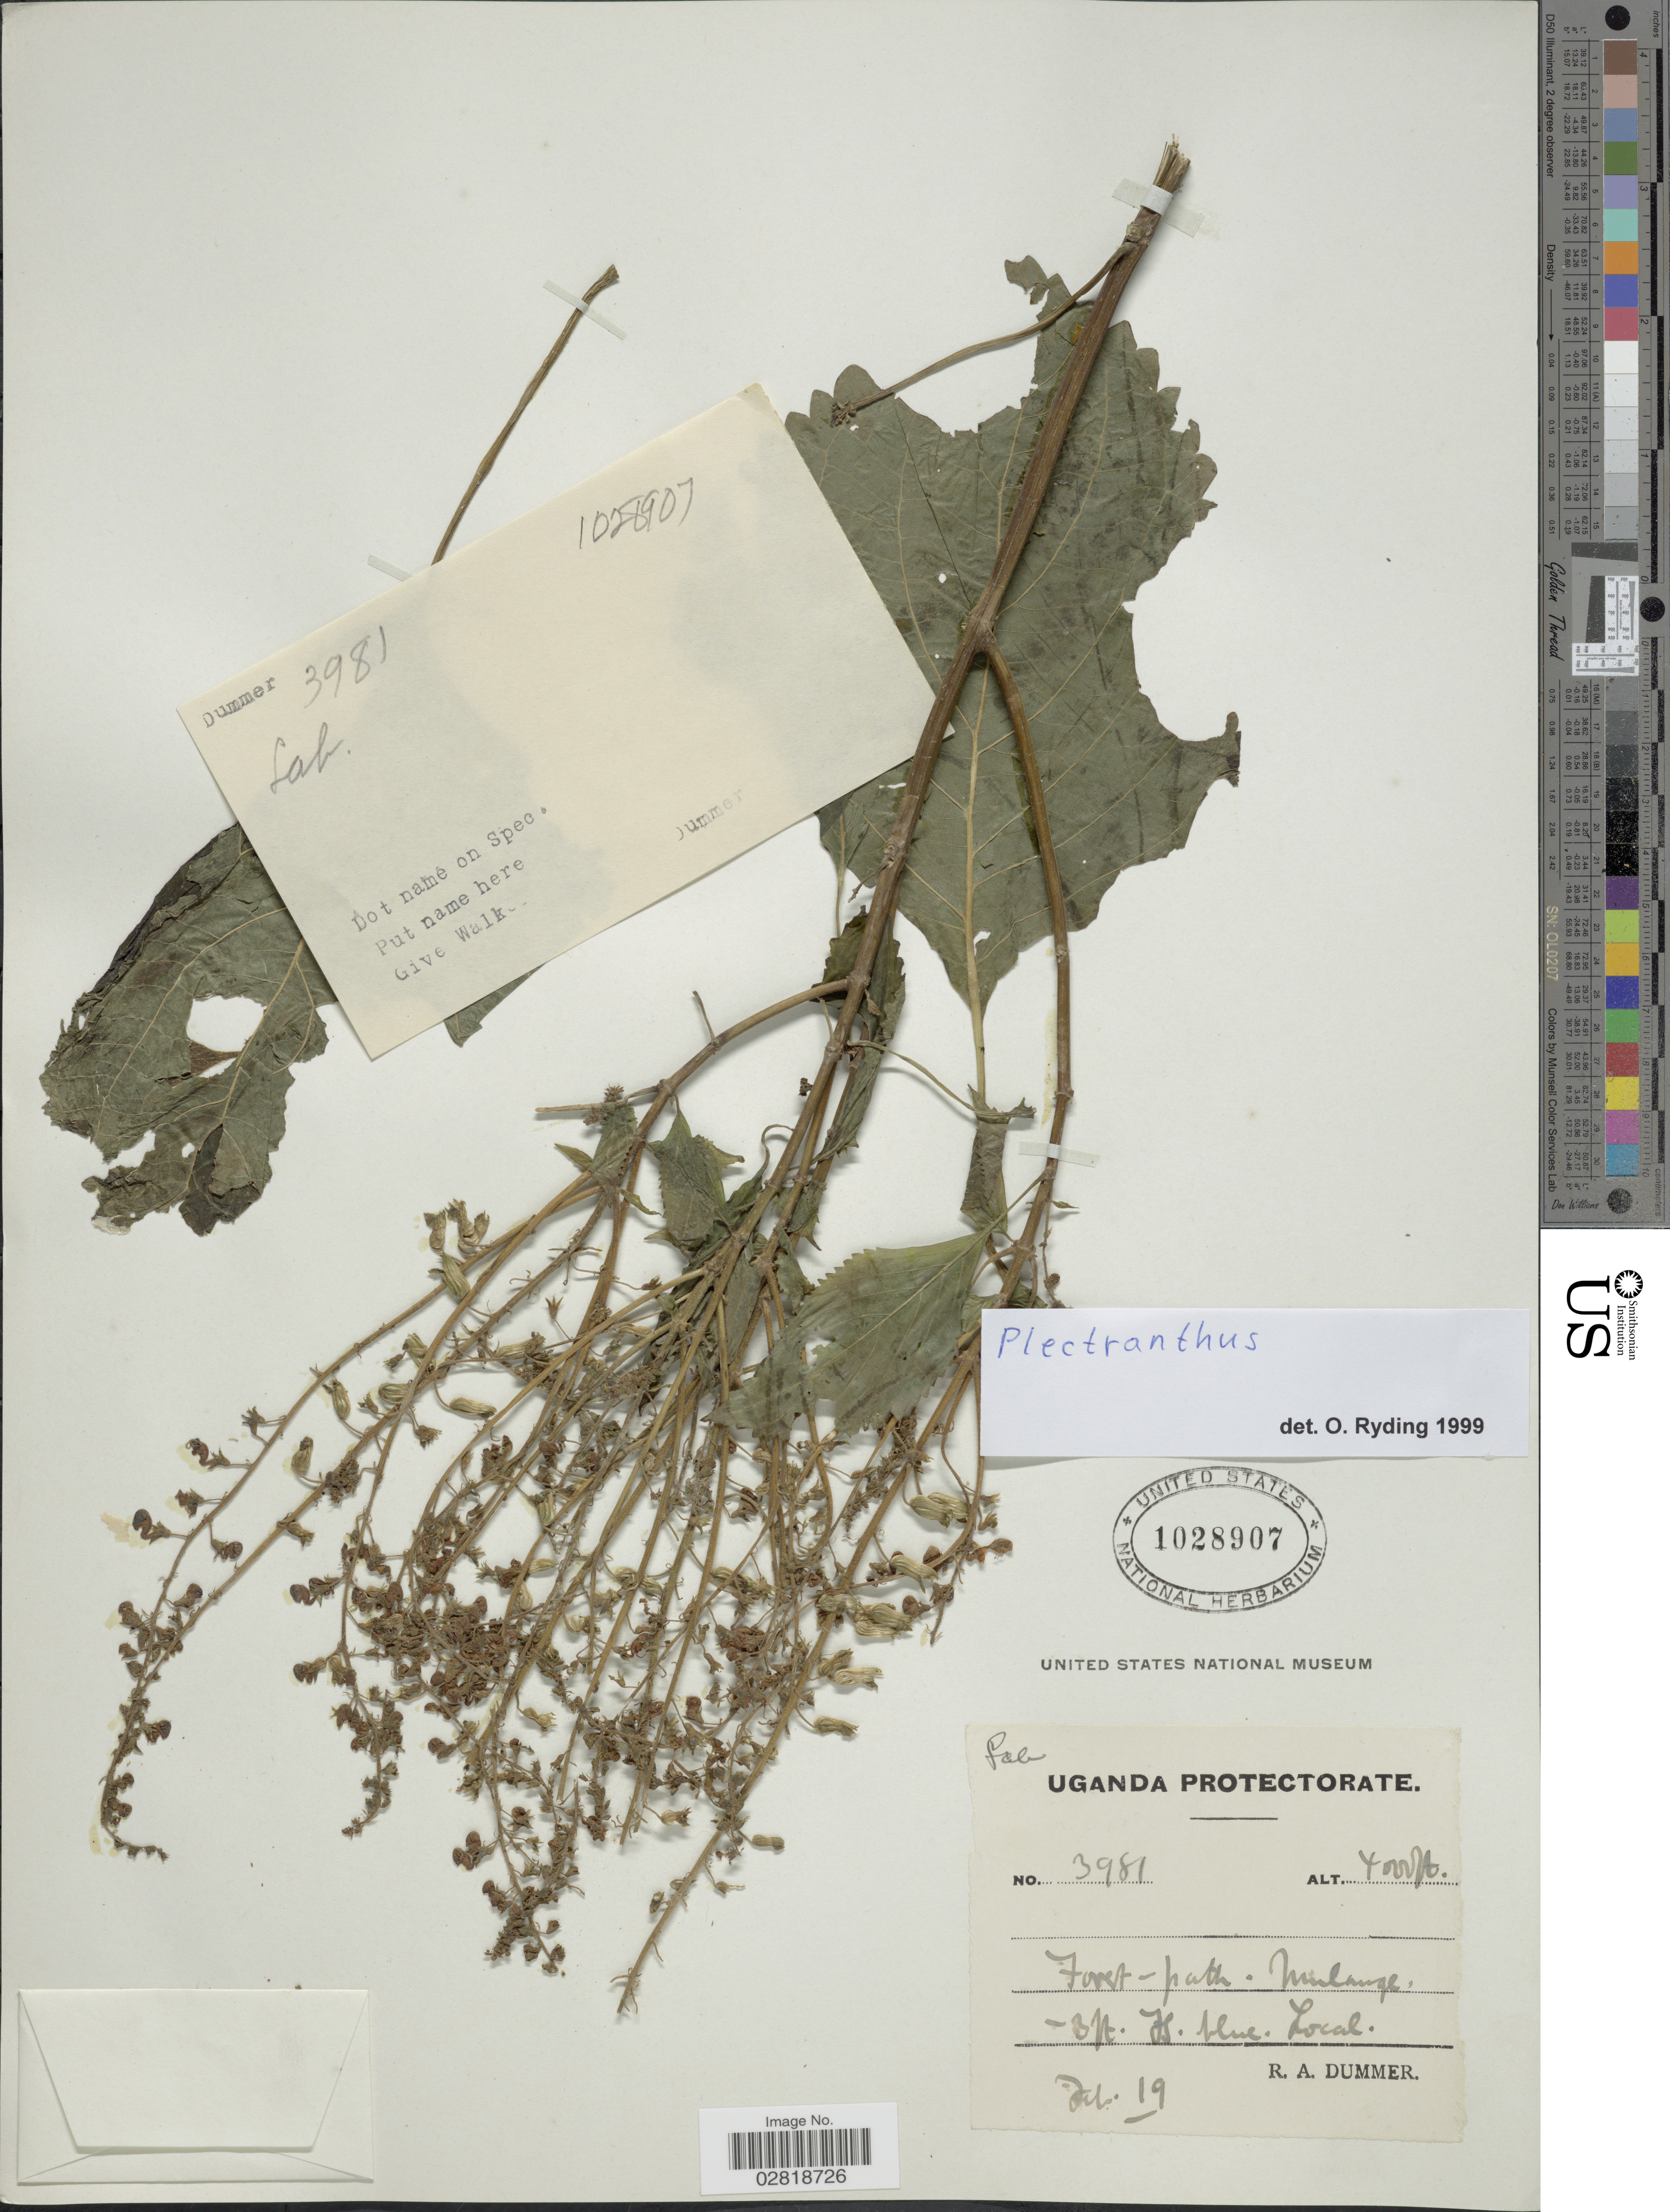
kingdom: Plantae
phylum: Tracheophyta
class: Magnoliopsida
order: Lamiales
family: Lamiaceae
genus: Plectranthus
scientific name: Plectranthus sp.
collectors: R. Dümmer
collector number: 3981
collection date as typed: Transcribed d/m/y: /2/19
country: Uganda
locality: Uganda Protectorate. Mulange.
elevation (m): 1219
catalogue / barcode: US 1028907